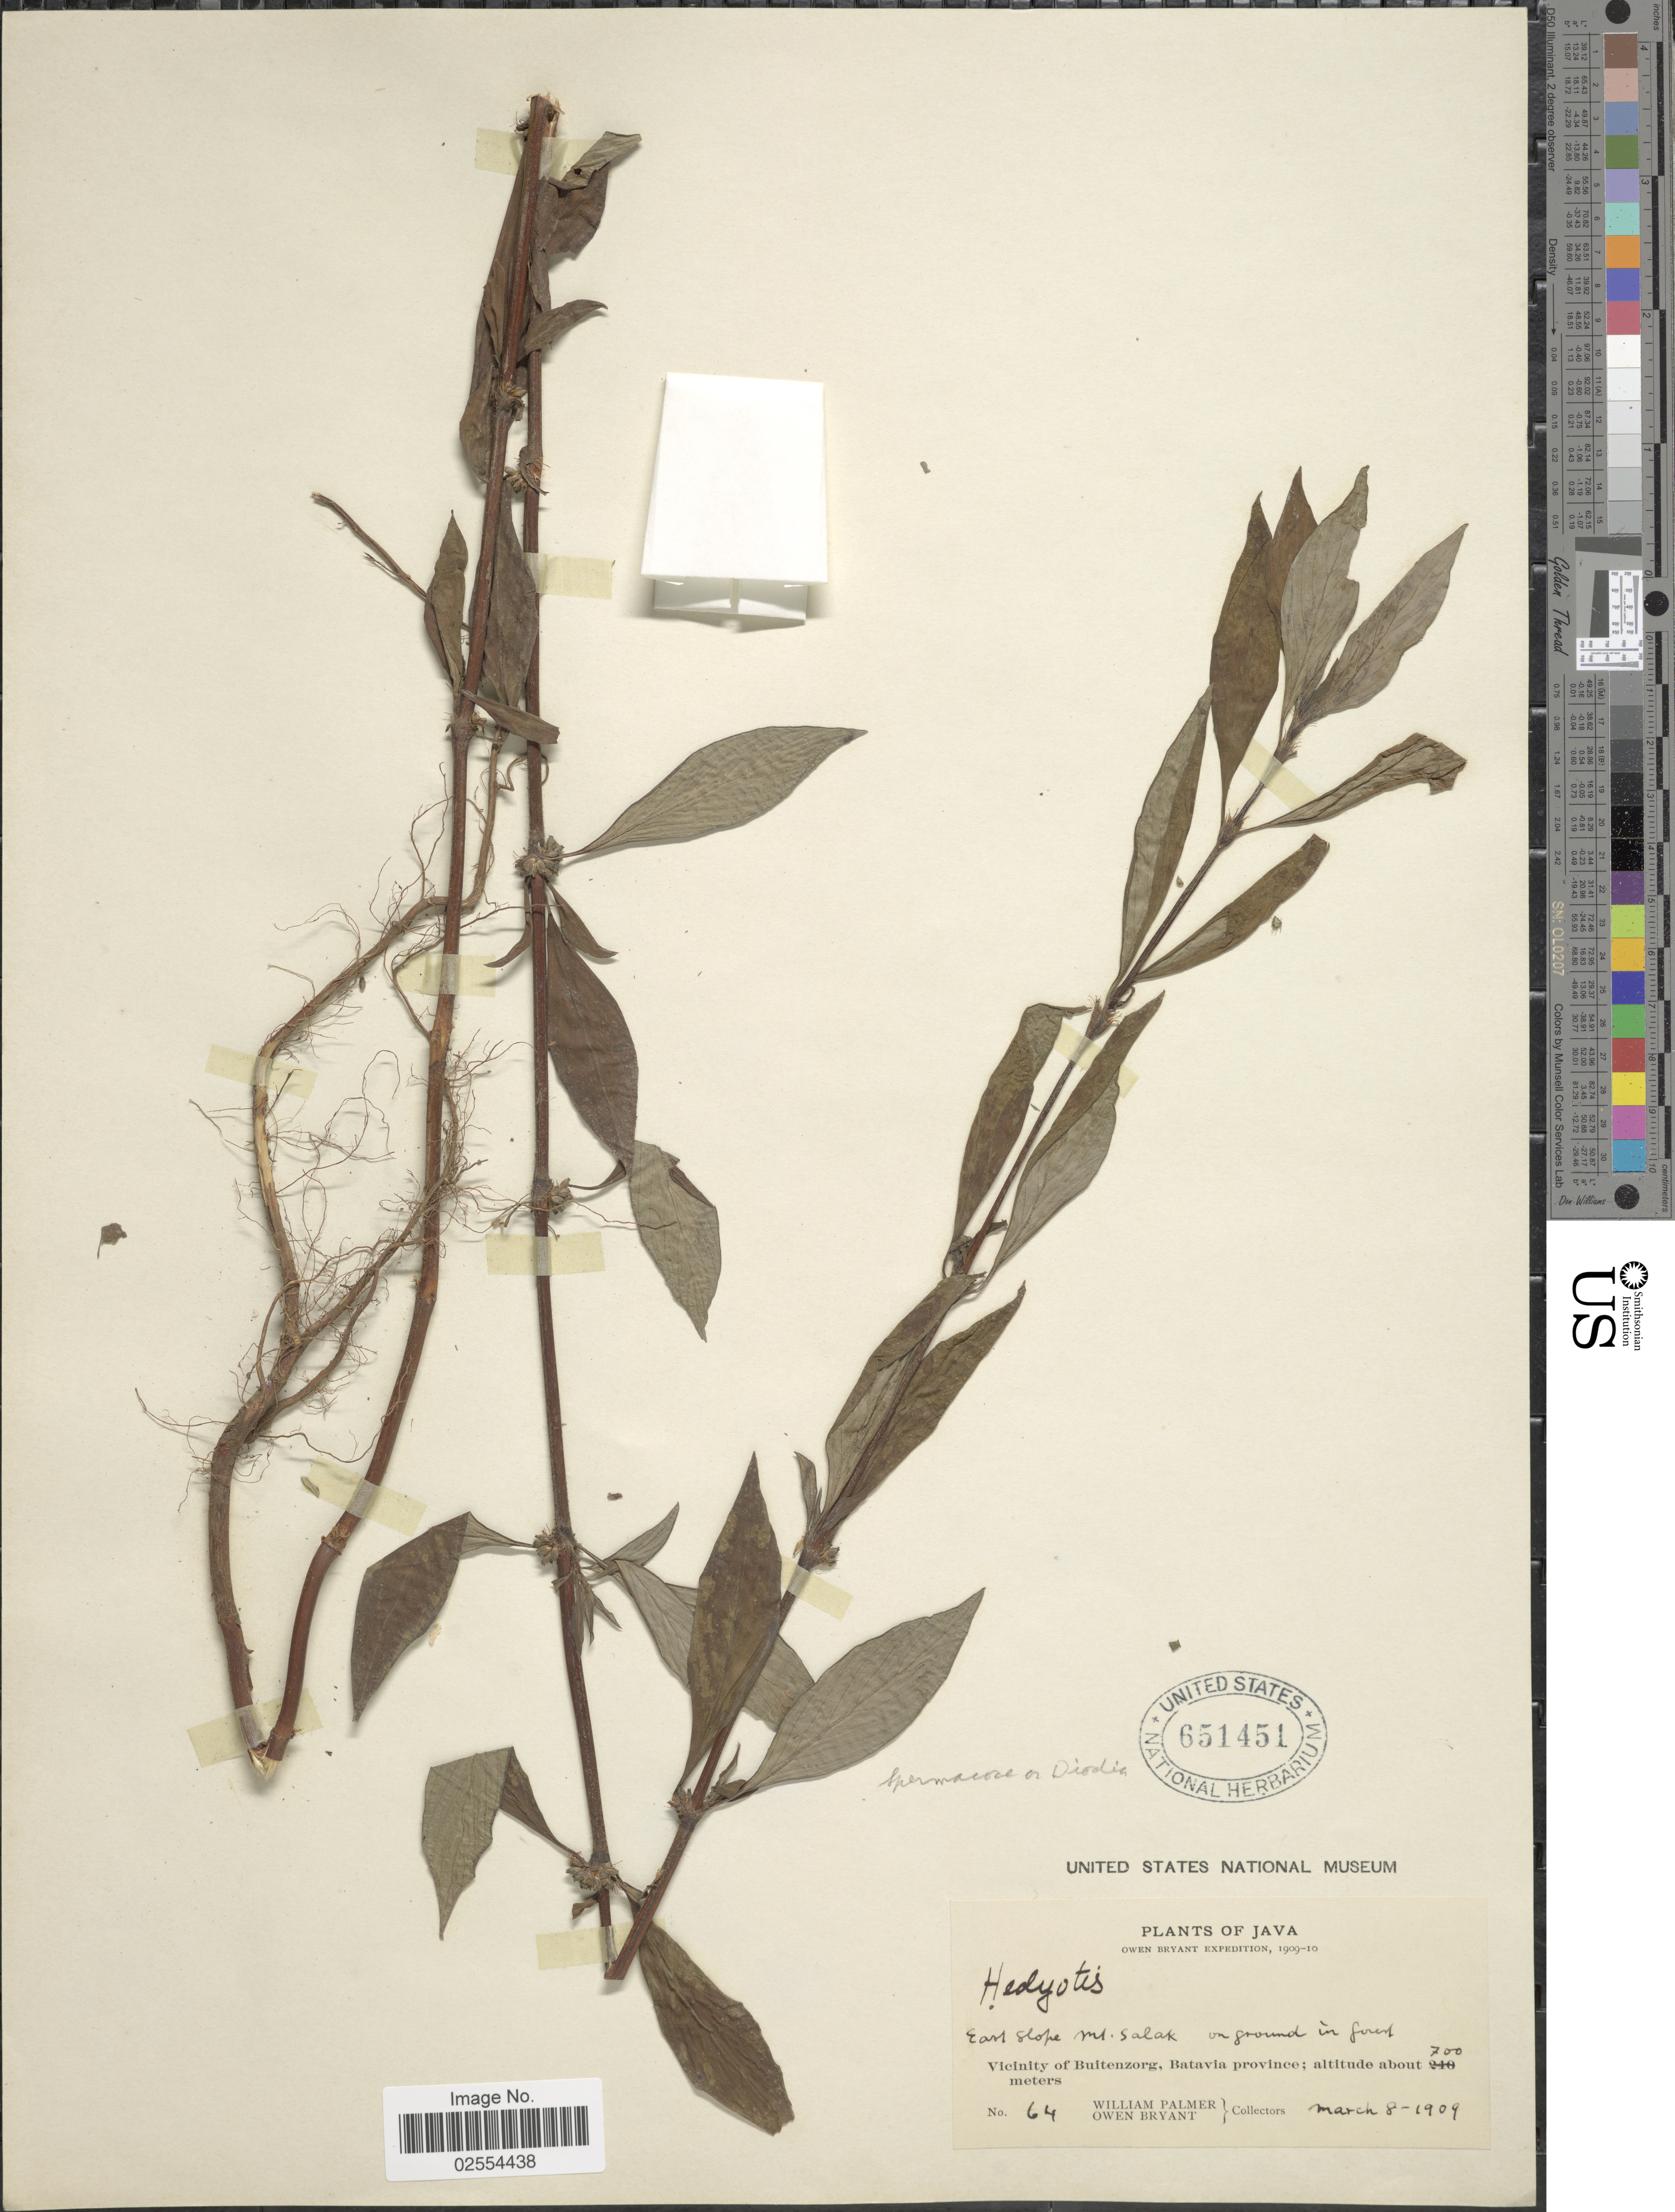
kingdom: Plantae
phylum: Tracheophyta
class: Magnoliopsida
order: Gentianales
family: Rubiaceae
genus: Spermacoce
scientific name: Spermacoce sp.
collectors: W. Palmer & O. Bryant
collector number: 64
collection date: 1909-03-08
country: Indonesia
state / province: Java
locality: East slope Mt. Salak, Vicinity of Buitenzorg, Batavia province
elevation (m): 700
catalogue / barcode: US 651451